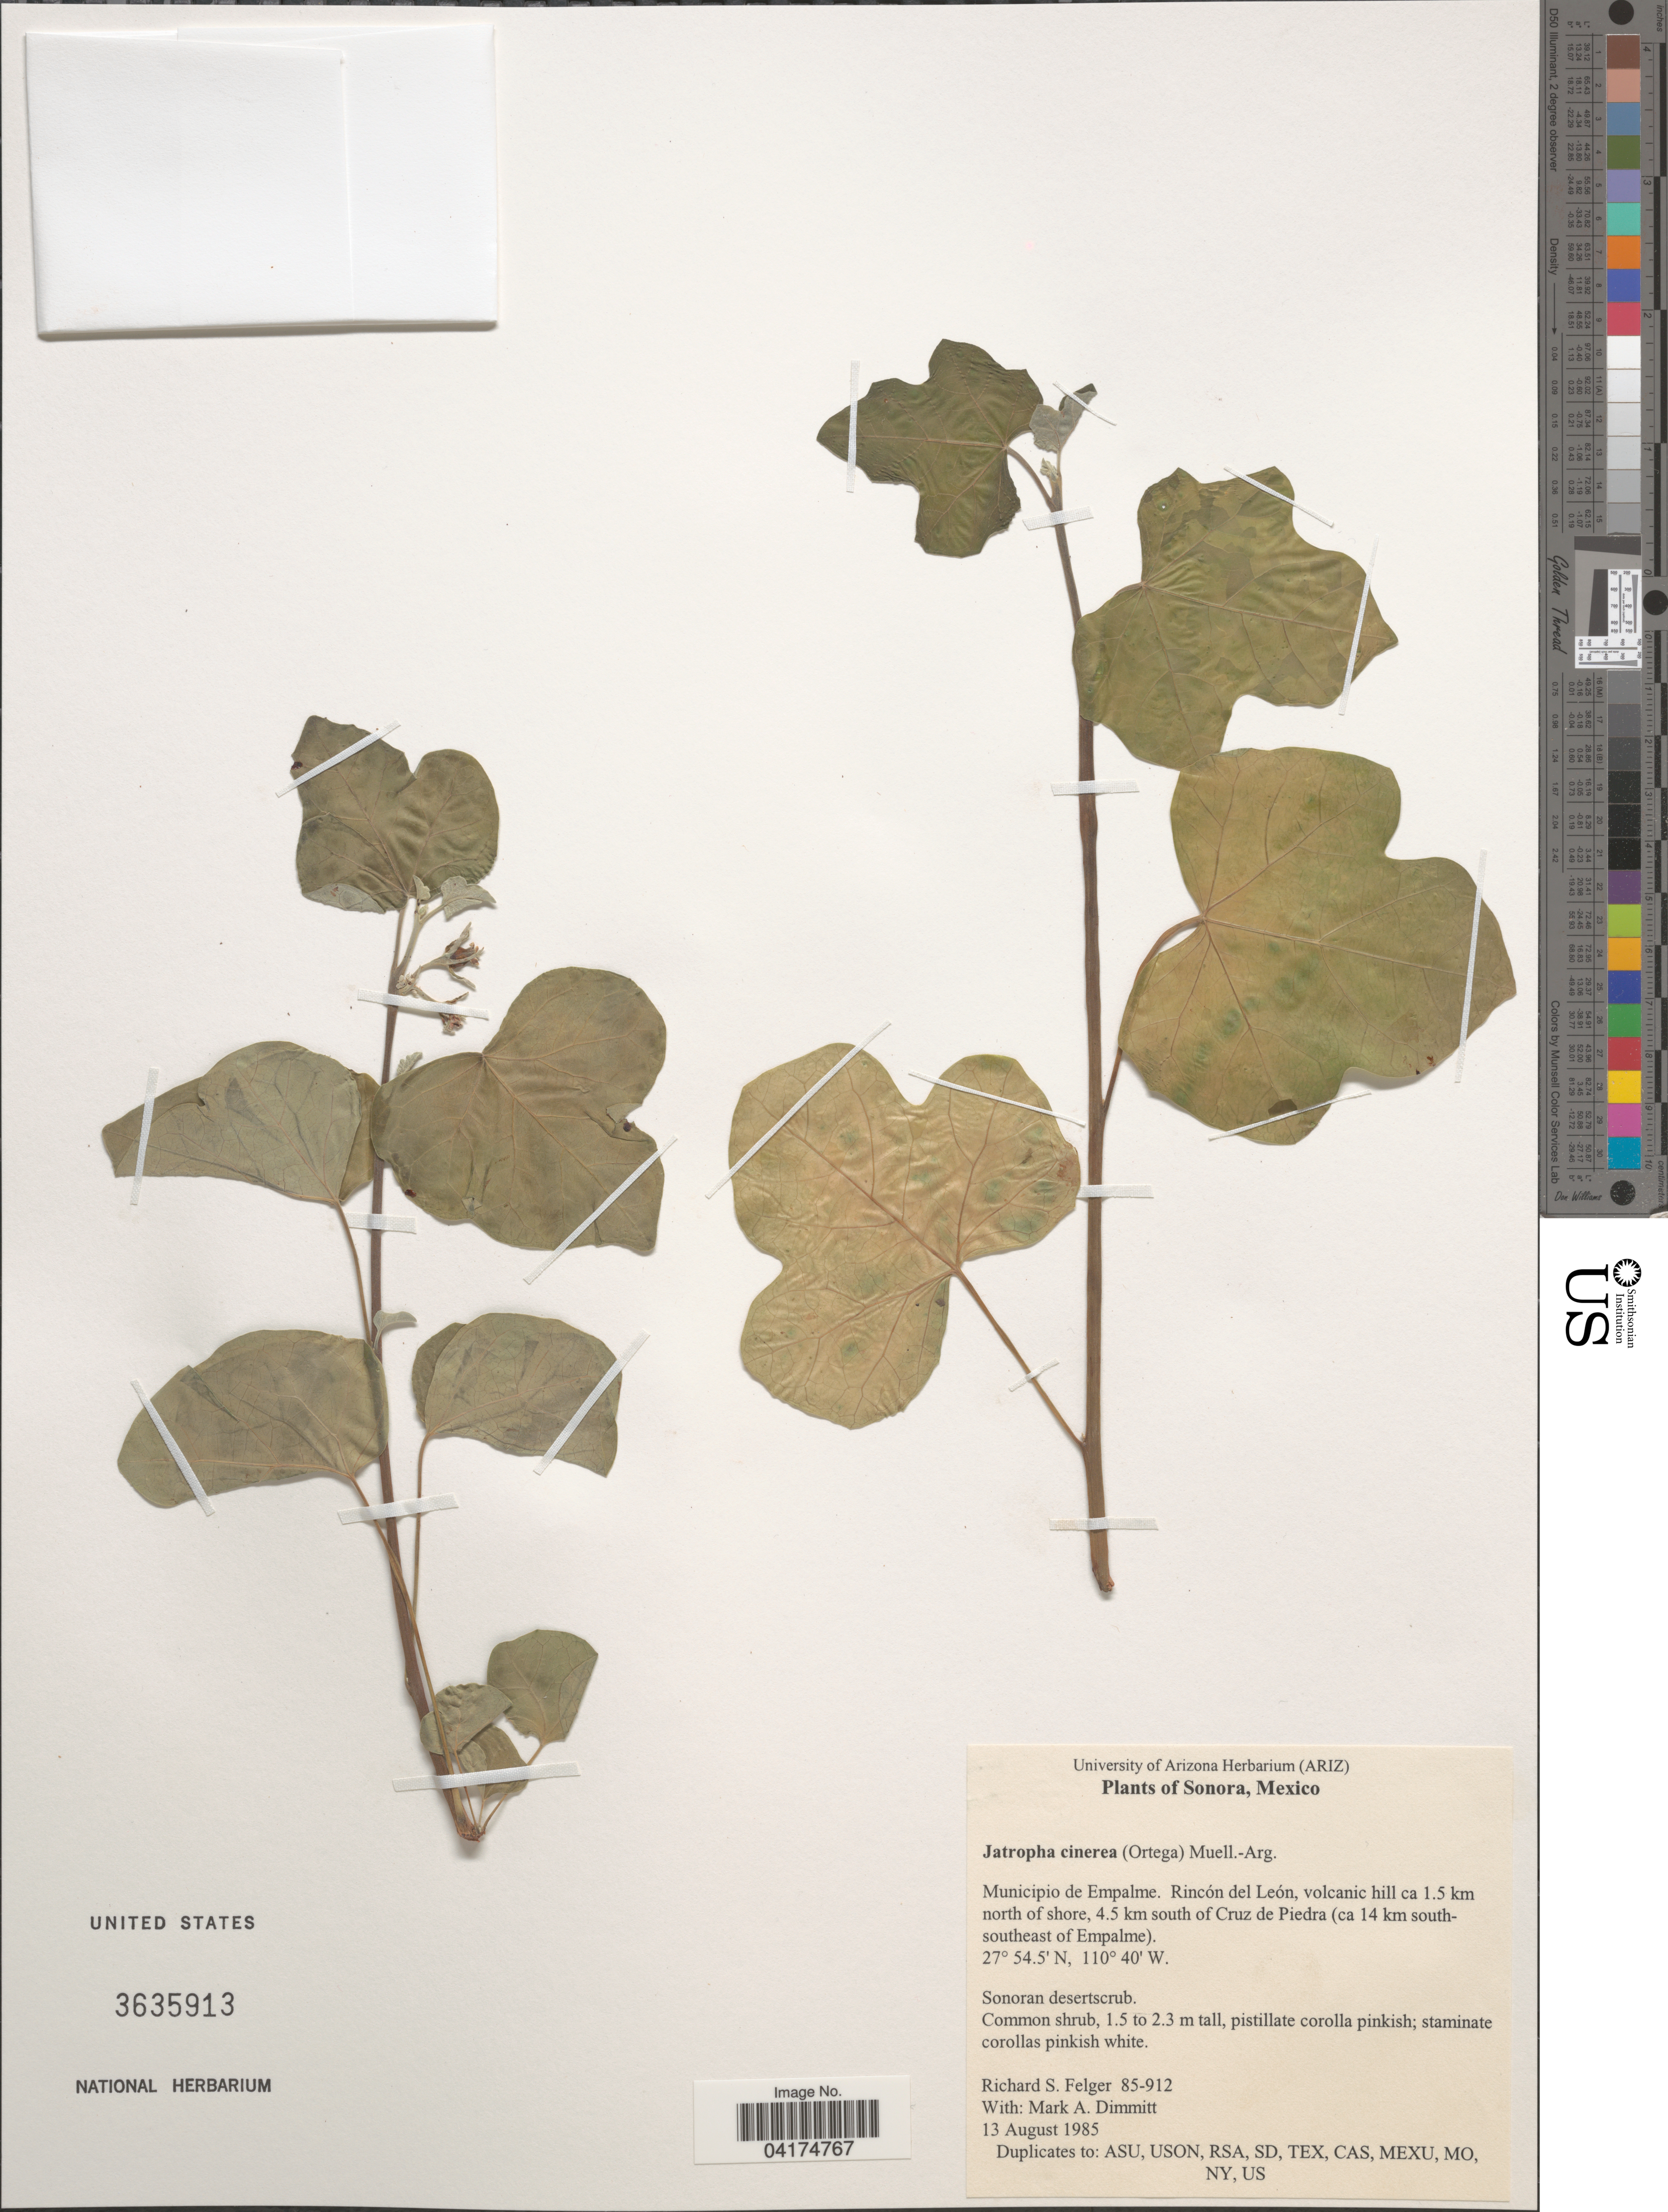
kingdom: Plantae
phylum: Tracheophyta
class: Magnoliopsida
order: Malpighiales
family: Euphorbiaceae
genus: Jatropha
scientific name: Jatropha cinerea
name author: (Ortega) Müll. Arg.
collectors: R. S. Felger & M. Dimmitt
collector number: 85-912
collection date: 1985-08-13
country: Mexico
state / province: Sonora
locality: Municipio de Empalme. Rincón del León, volcanic hill ca 1.5 km north of shore, 4.5 km south of Cruz de Piedra (ca 14 km south-southeast of Empalme).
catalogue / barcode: US 3635913